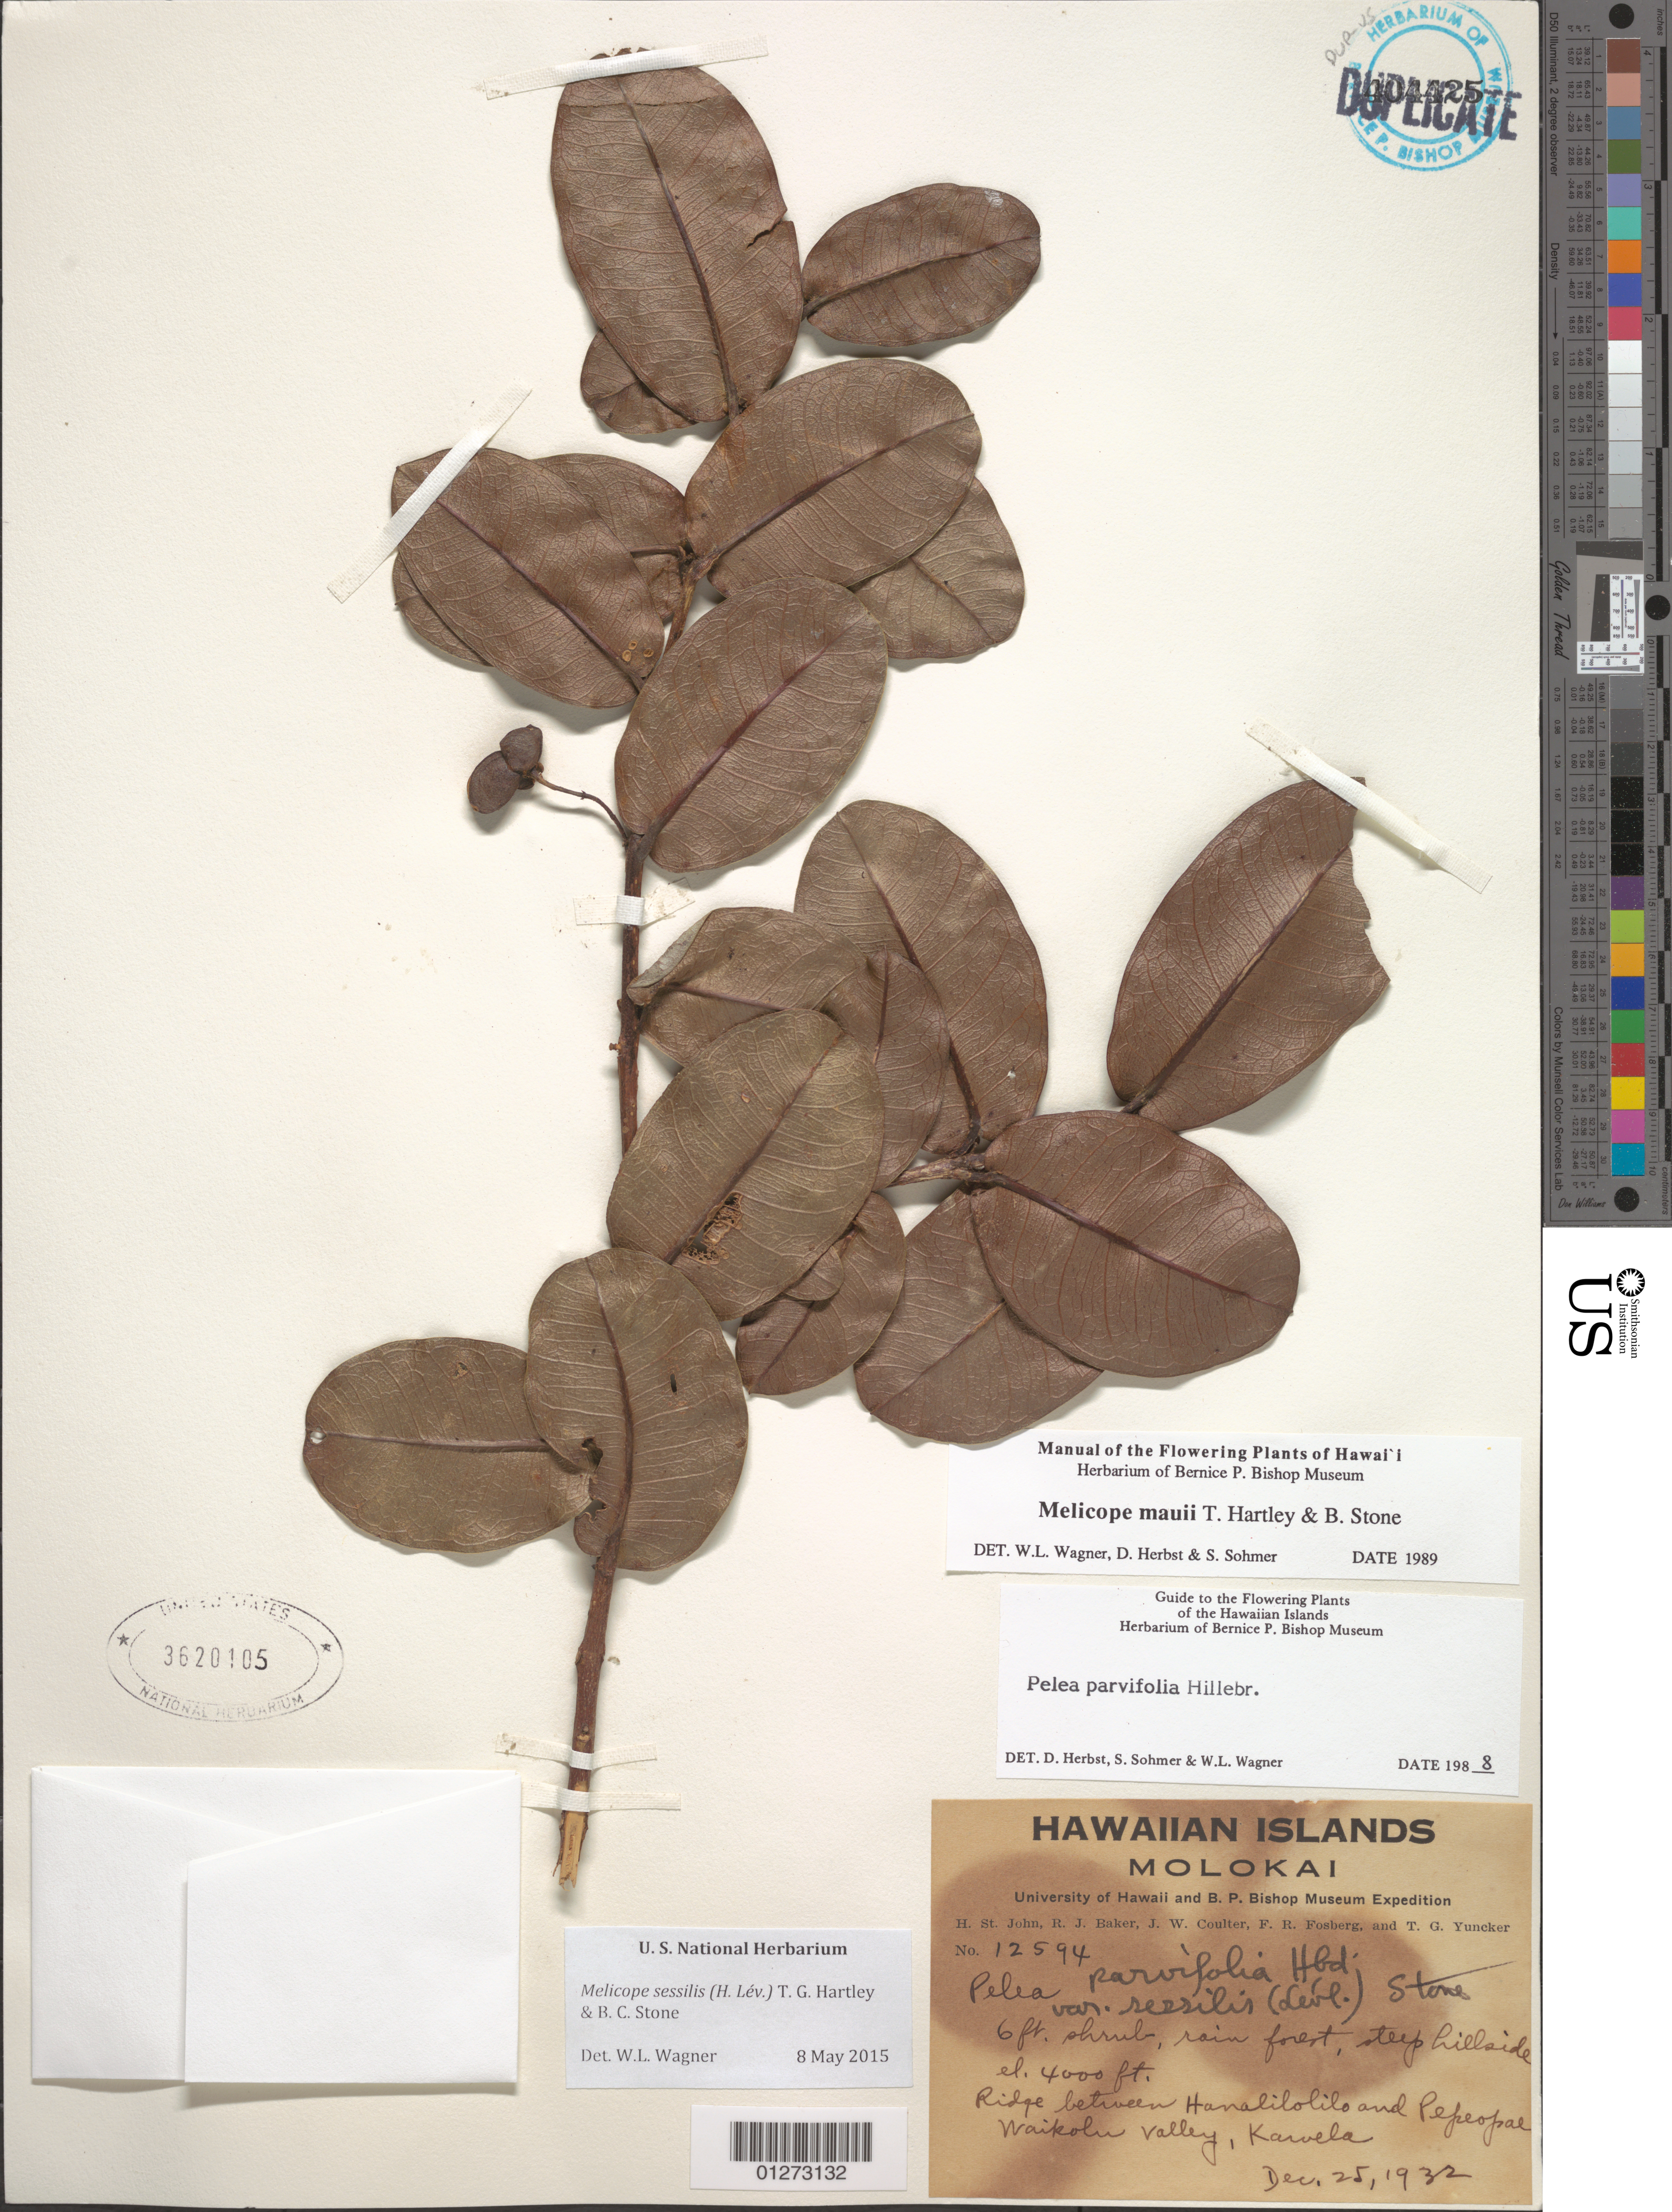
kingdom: Plantae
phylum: Tracheophyta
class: Magnoliopsida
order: Sapindales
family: Rutaceae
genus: Melicope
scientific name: Melicope sessilis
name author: (H. Lév.) T.G. Hartley & B.C. Stone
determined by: Wagner, W. L., (BOT), Smithsonian Institution - National Museum of Natural History (UNITED STATES)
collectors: H. St. John, R. J. Baker, J. W. Coulter, F. R. Fosberg & T. G. Yuncker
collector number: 12594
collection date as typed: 25 Dec 1932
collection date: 1932-12-25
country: United States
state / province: Hawaii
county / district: Maui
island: Moloka'i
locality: Waikolu Valley, Kawela, ridge between Hanalilolilo and Pepeopae.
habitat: Rainforest, steep hillside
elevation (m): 1219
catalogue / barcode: US 3620105